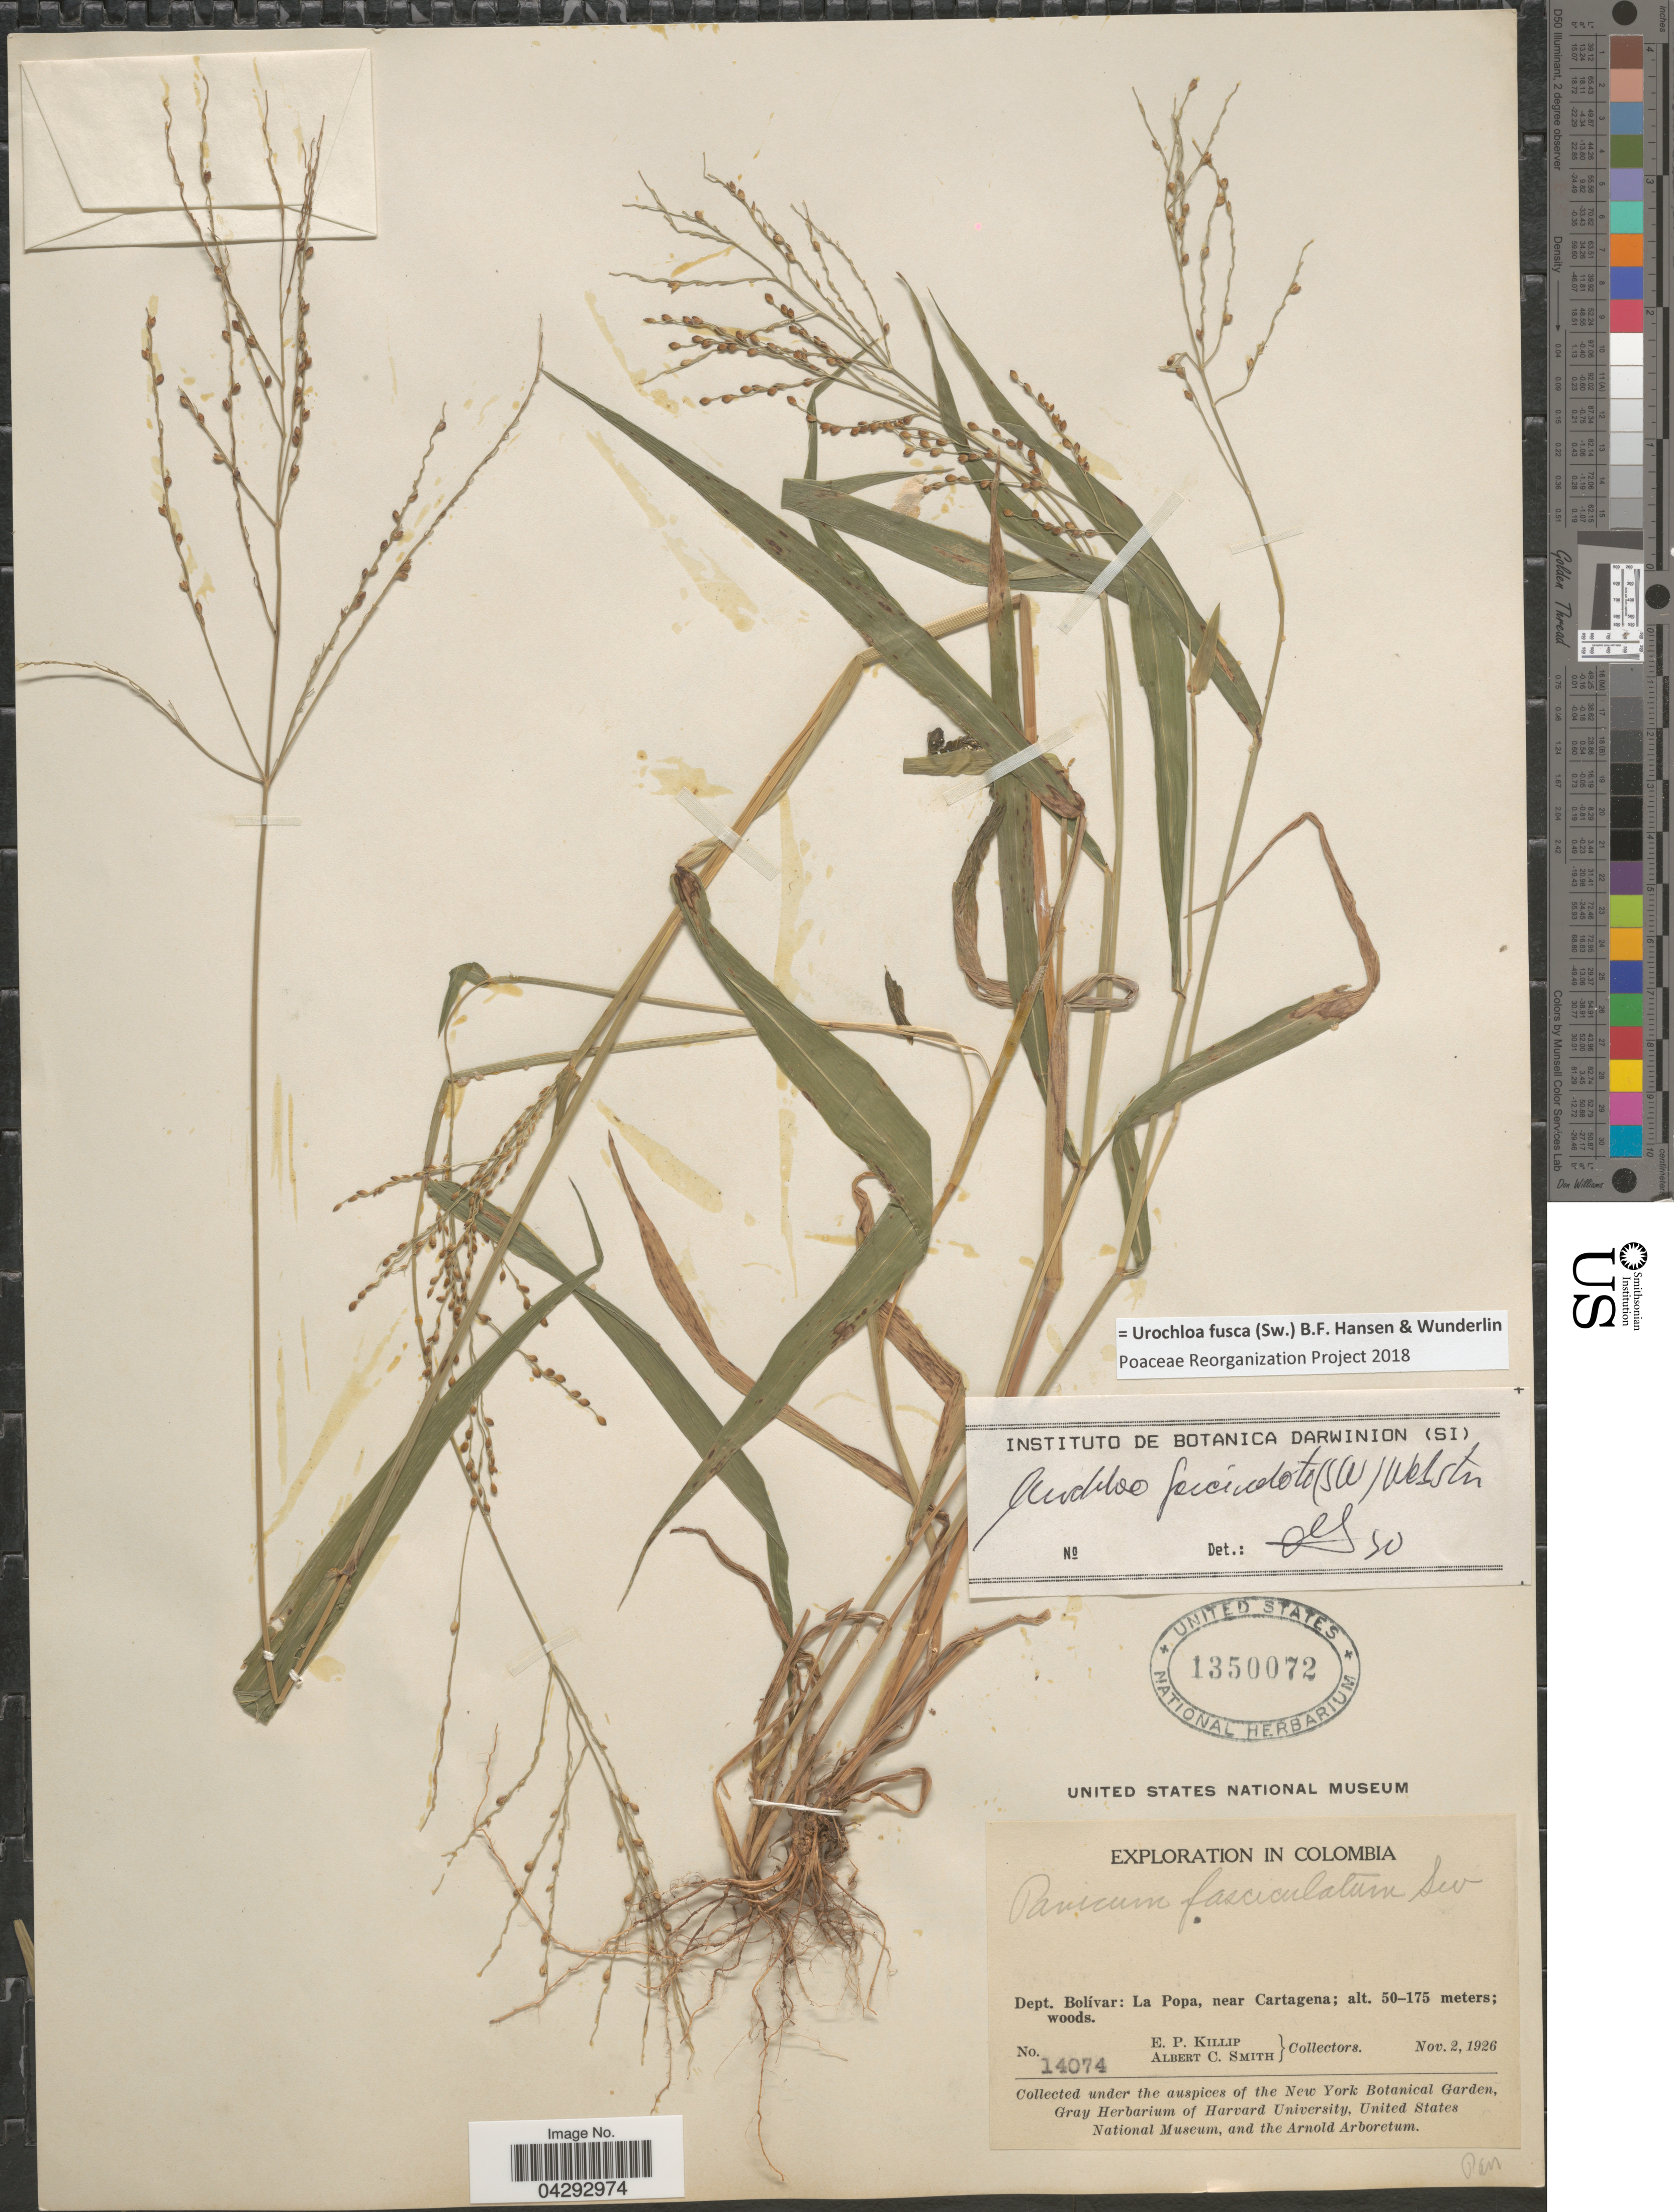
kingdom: Plantae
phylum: Tracheophyta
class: Liliopsida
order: Poales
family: Poaceae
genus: Urochloa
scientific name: Urochloa fusca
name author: (Sw.) B.F. Hansen & Wunderlin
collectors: E. P. Killip & A. C. Smith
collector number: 14074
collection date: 1926-11-02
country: Colombia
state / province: Bolívar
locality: Exploration in Colombia. Dept. Bolívar: La Popa, near Cartagena.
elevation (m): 50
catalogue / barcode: US 1350072